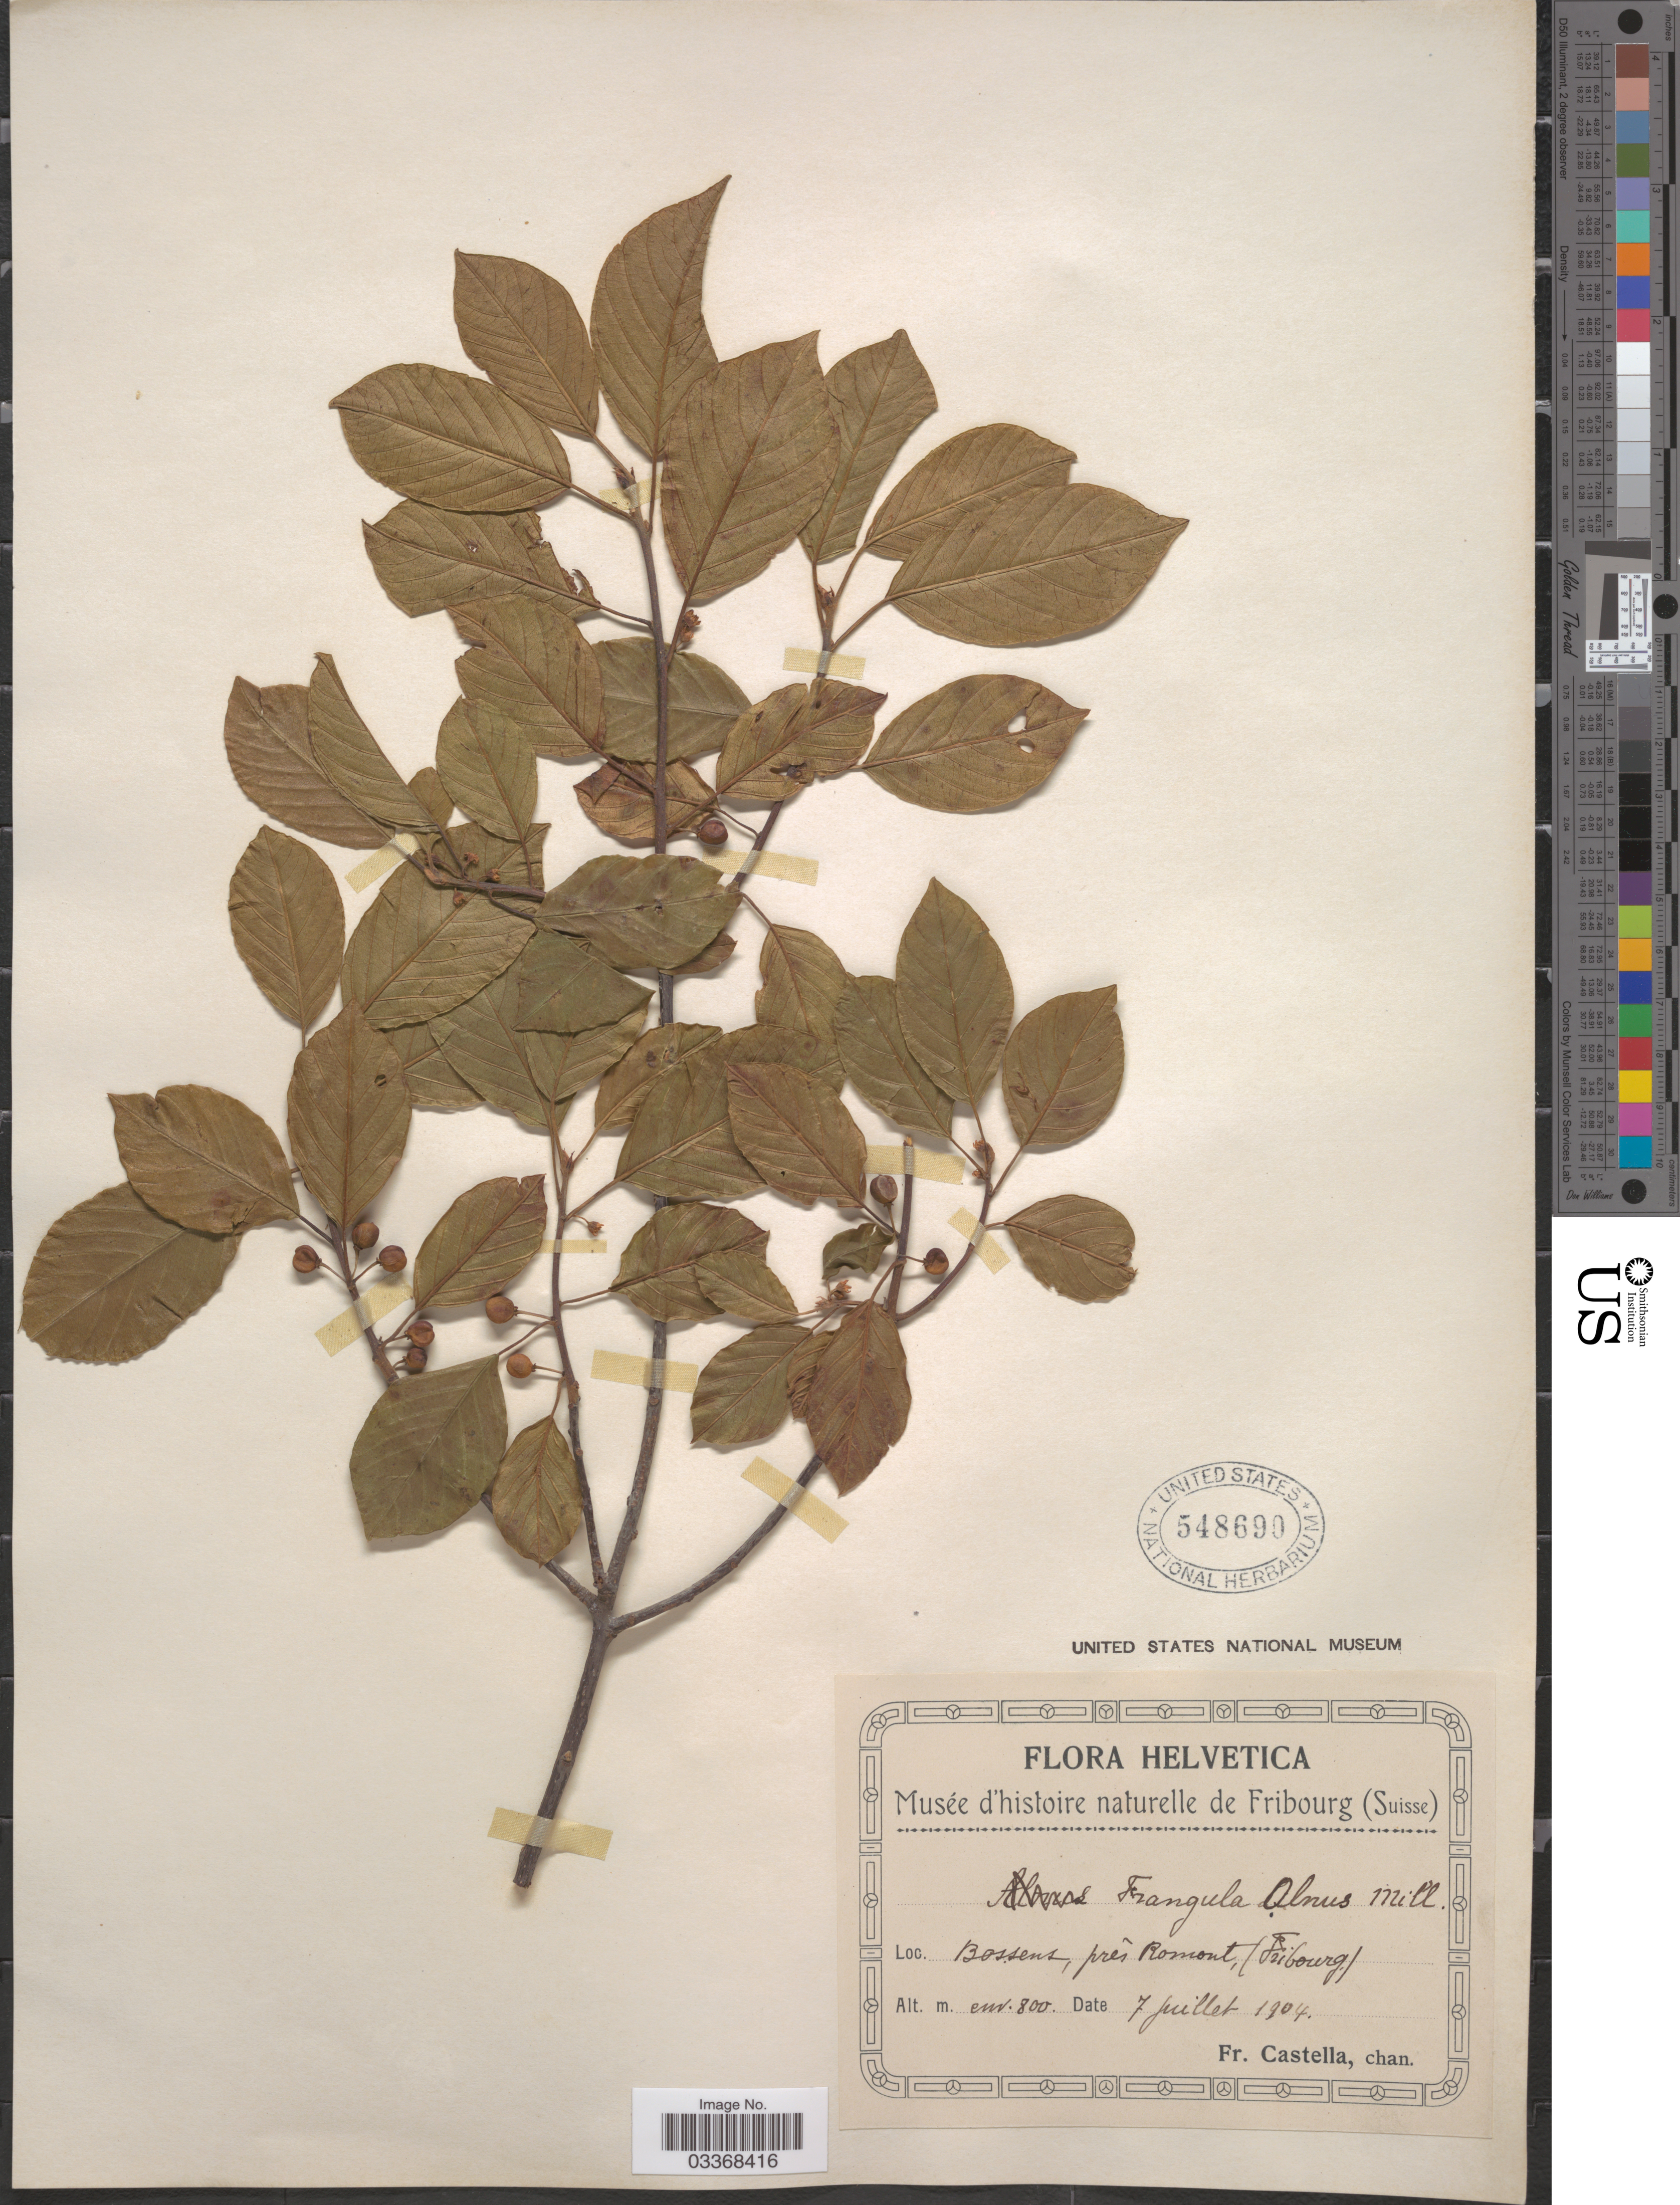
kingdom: Plantae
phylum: Tracheophyta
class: Magnoliopsida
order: Rosales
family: Rhamnaceae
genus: Frangula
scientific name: Frangula alnus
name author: Mill.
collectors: Fr. Castella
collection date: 1904-07-07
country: Switzerland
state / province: Fribourg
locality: Helvetica. Bossens, prés Romont, (Fribourg).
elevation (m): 800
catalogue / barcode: US 548690